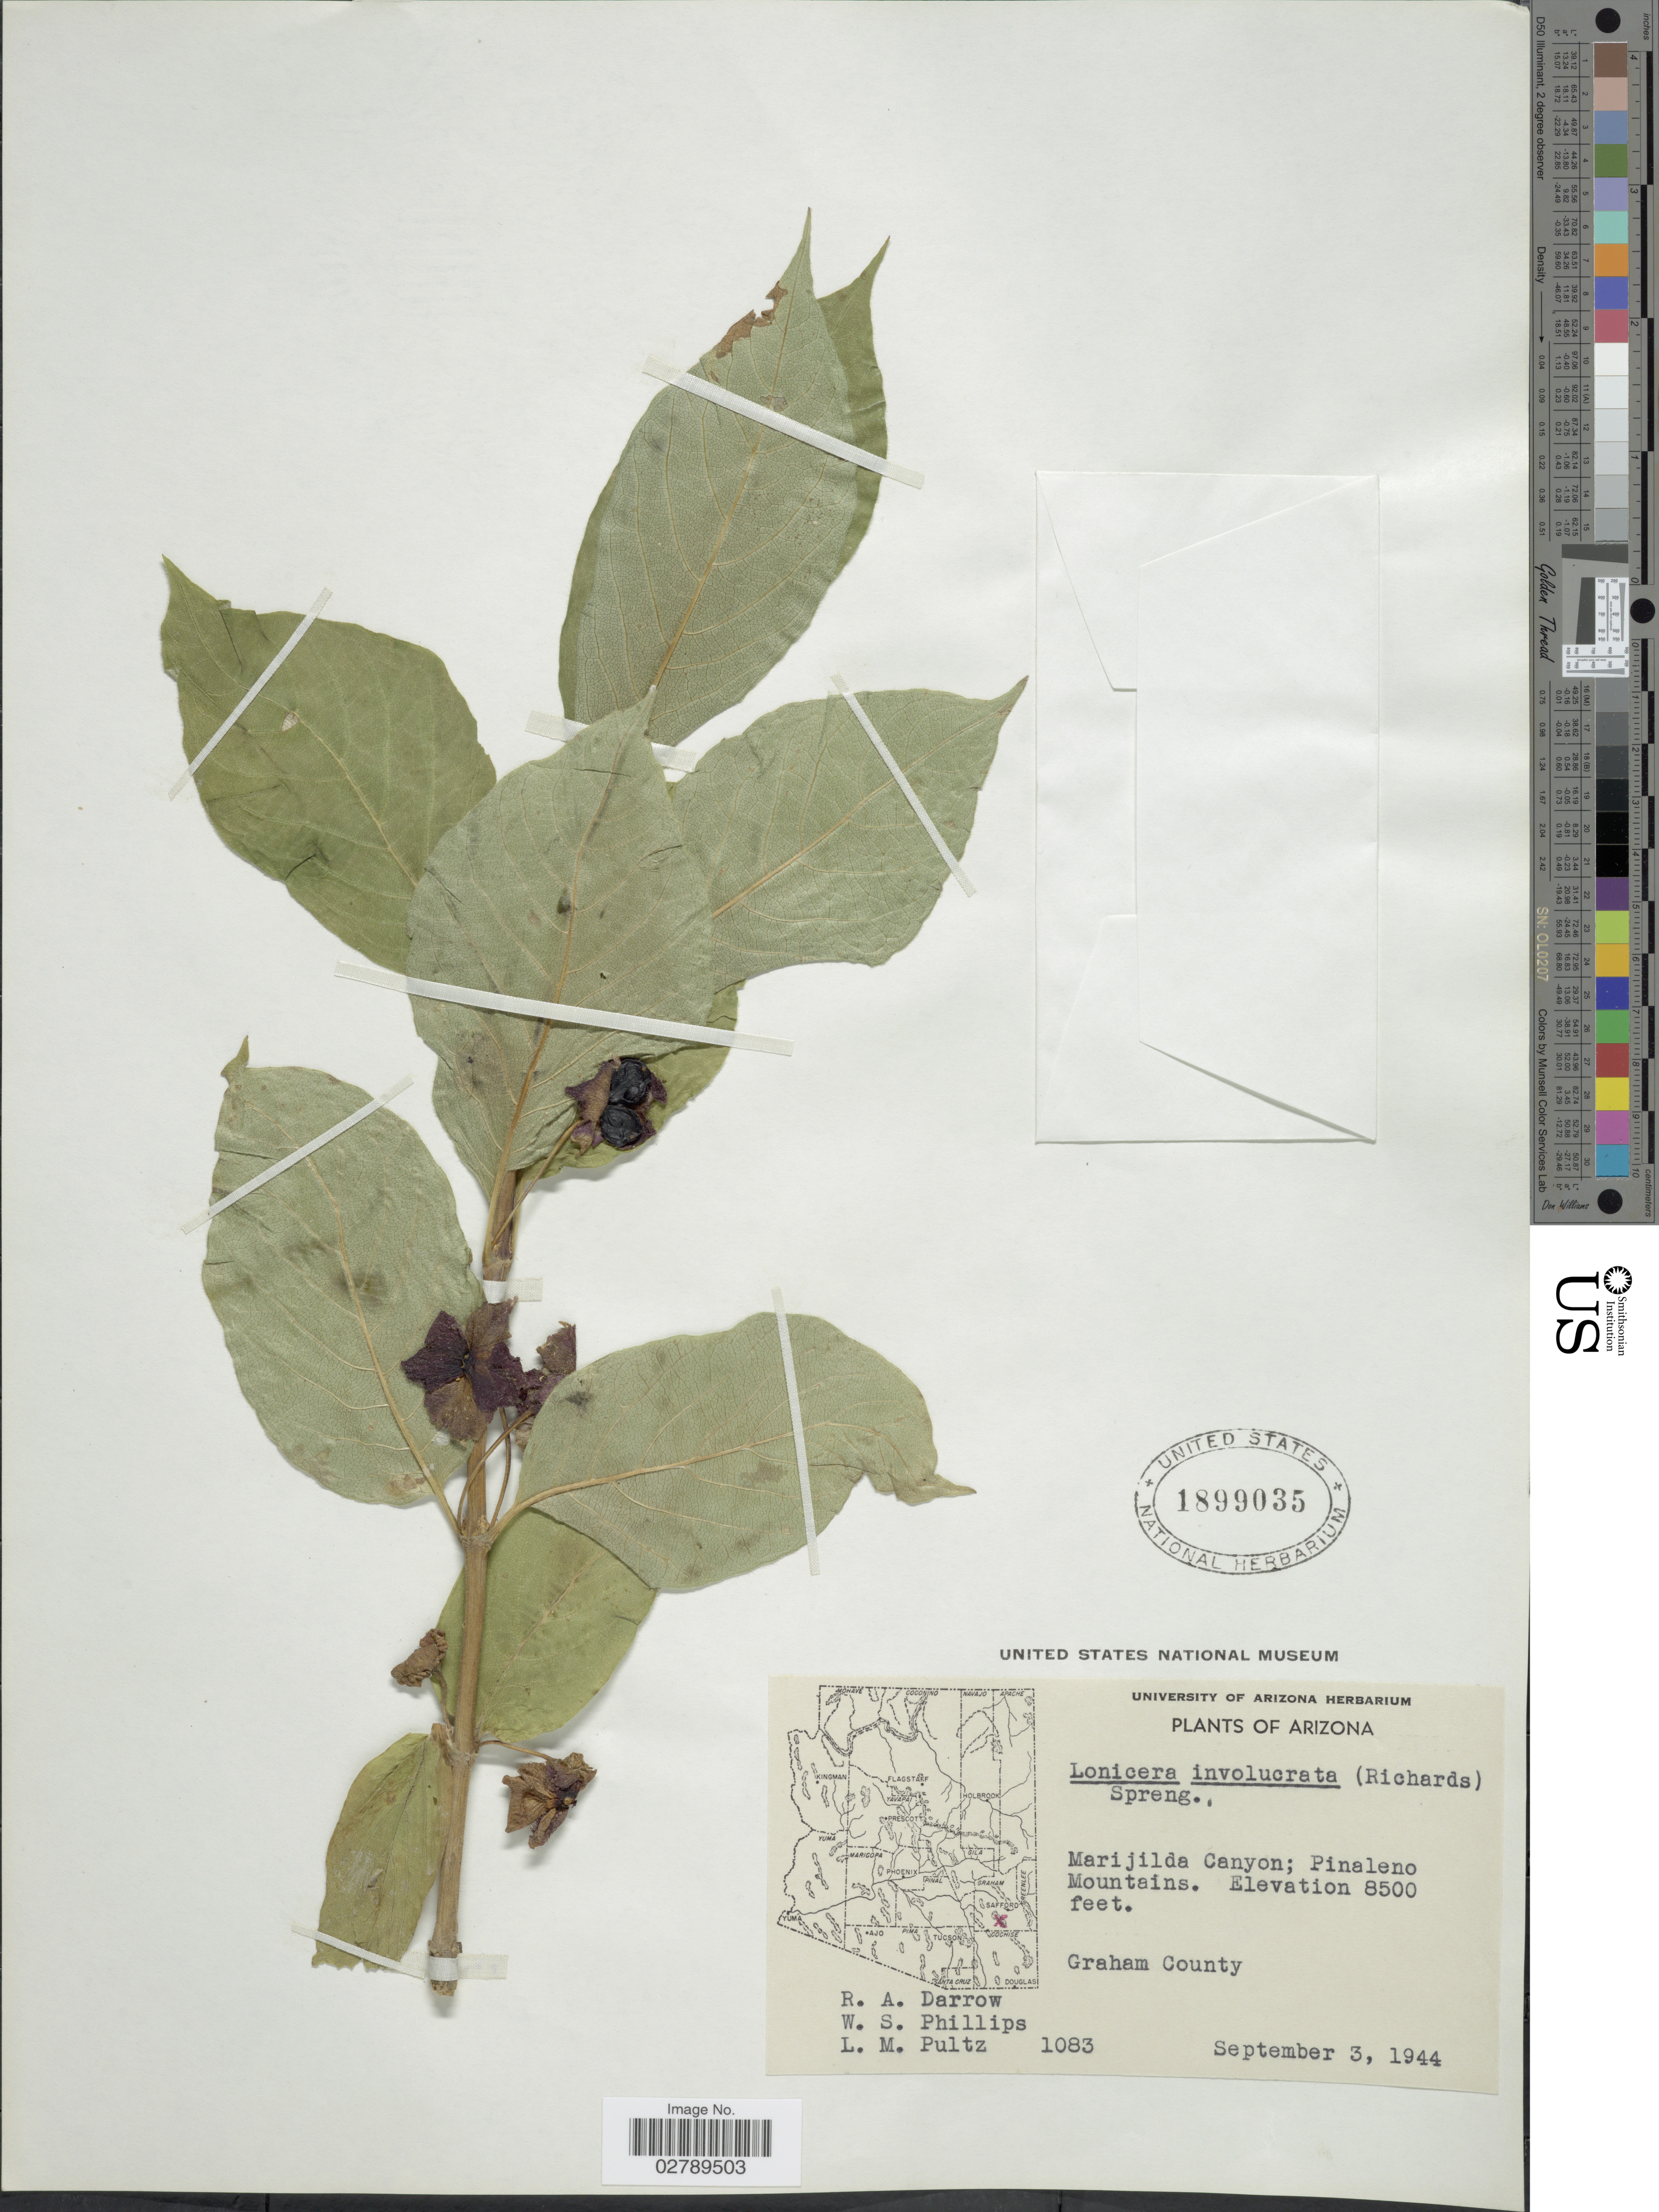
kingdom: Plantae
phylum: Tracheophyta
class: Magnoliopsida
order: Dipsacales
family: Caprifoliaceae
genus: Lonicera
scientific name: Lonicera involucrata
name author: (Richardson) Banks ex Spreng.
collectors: R. A. Darrow, W. S. Phillips & L. Pultz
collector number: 1083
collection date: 1944-09-03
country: United States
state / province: Arizona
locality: Marijilda Canyon; Pinaleno Mountains. Graham County.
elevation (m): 2591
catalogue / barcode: US 1899035